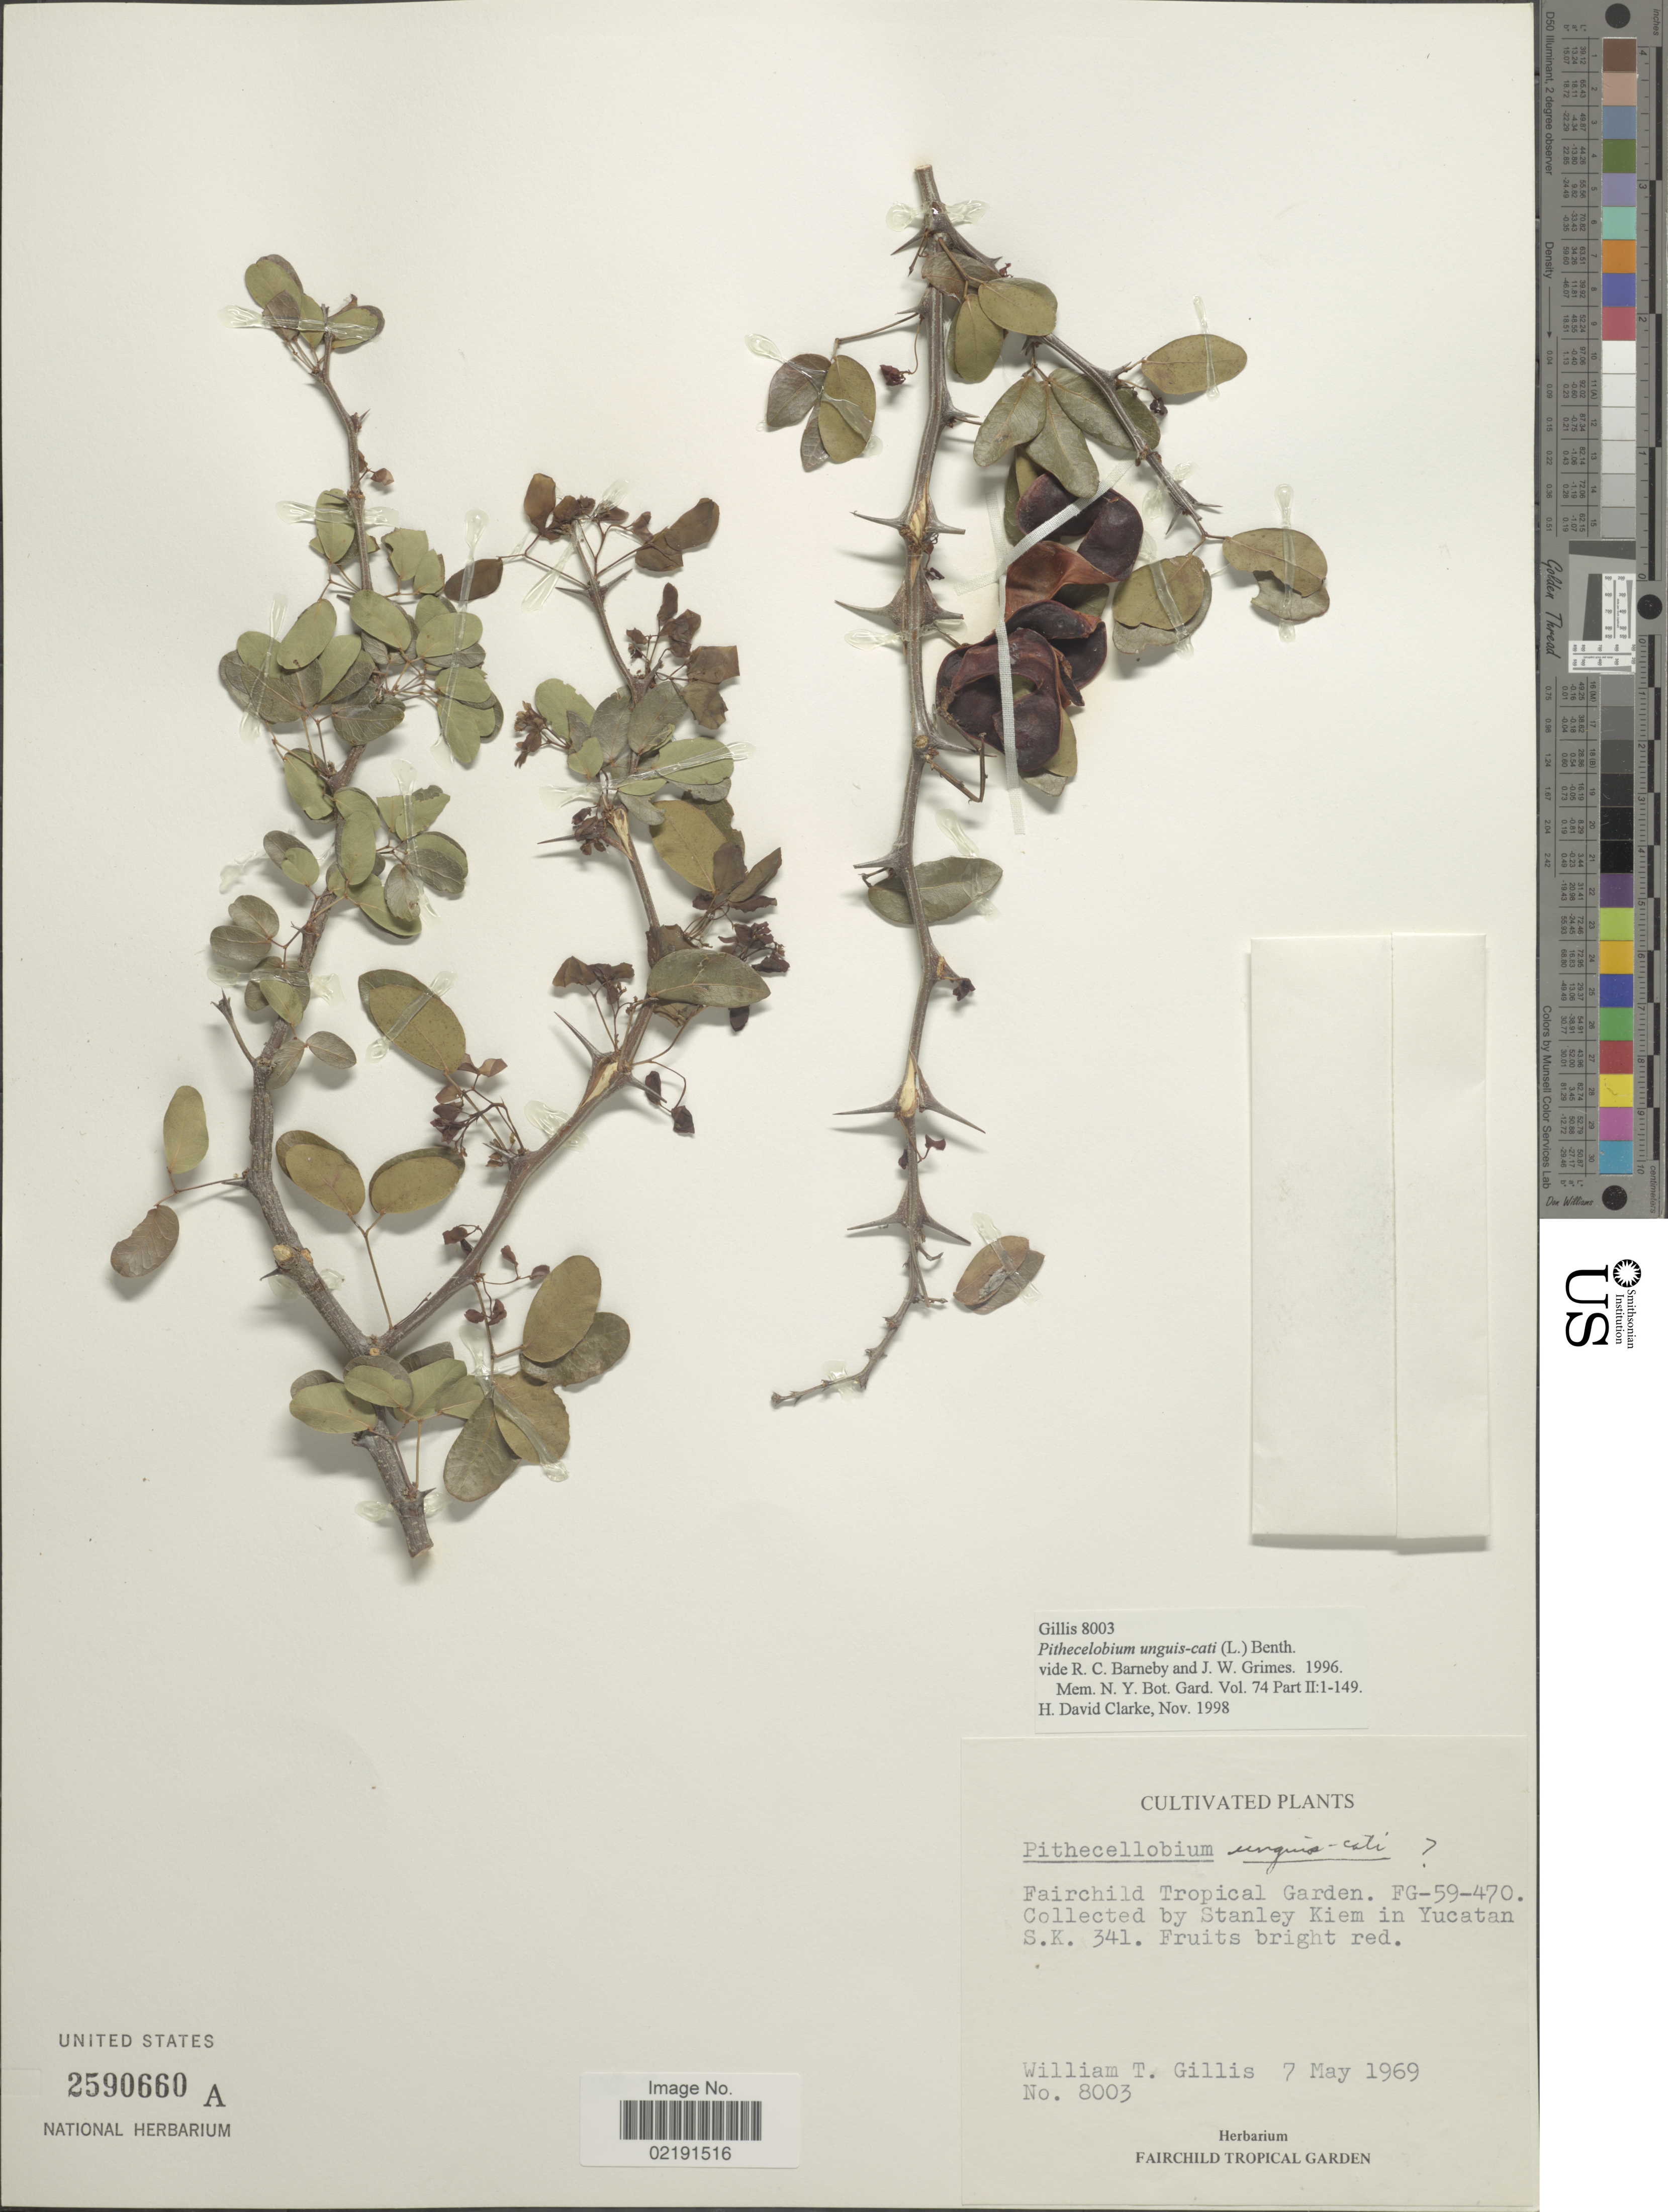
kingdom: Plantae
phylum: Tracheophyta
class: Magnoliopsida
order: Fabales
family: Fabaceae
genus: Pithecellobium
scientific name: Pithecellobium unguis-cati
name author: (L.) Benth.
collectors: W. T. Gillis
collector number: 8003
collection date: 1969-05-07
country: Bahamas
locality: Fairchild Tropical Garden. FG-59-470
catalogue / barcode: US 2590660A